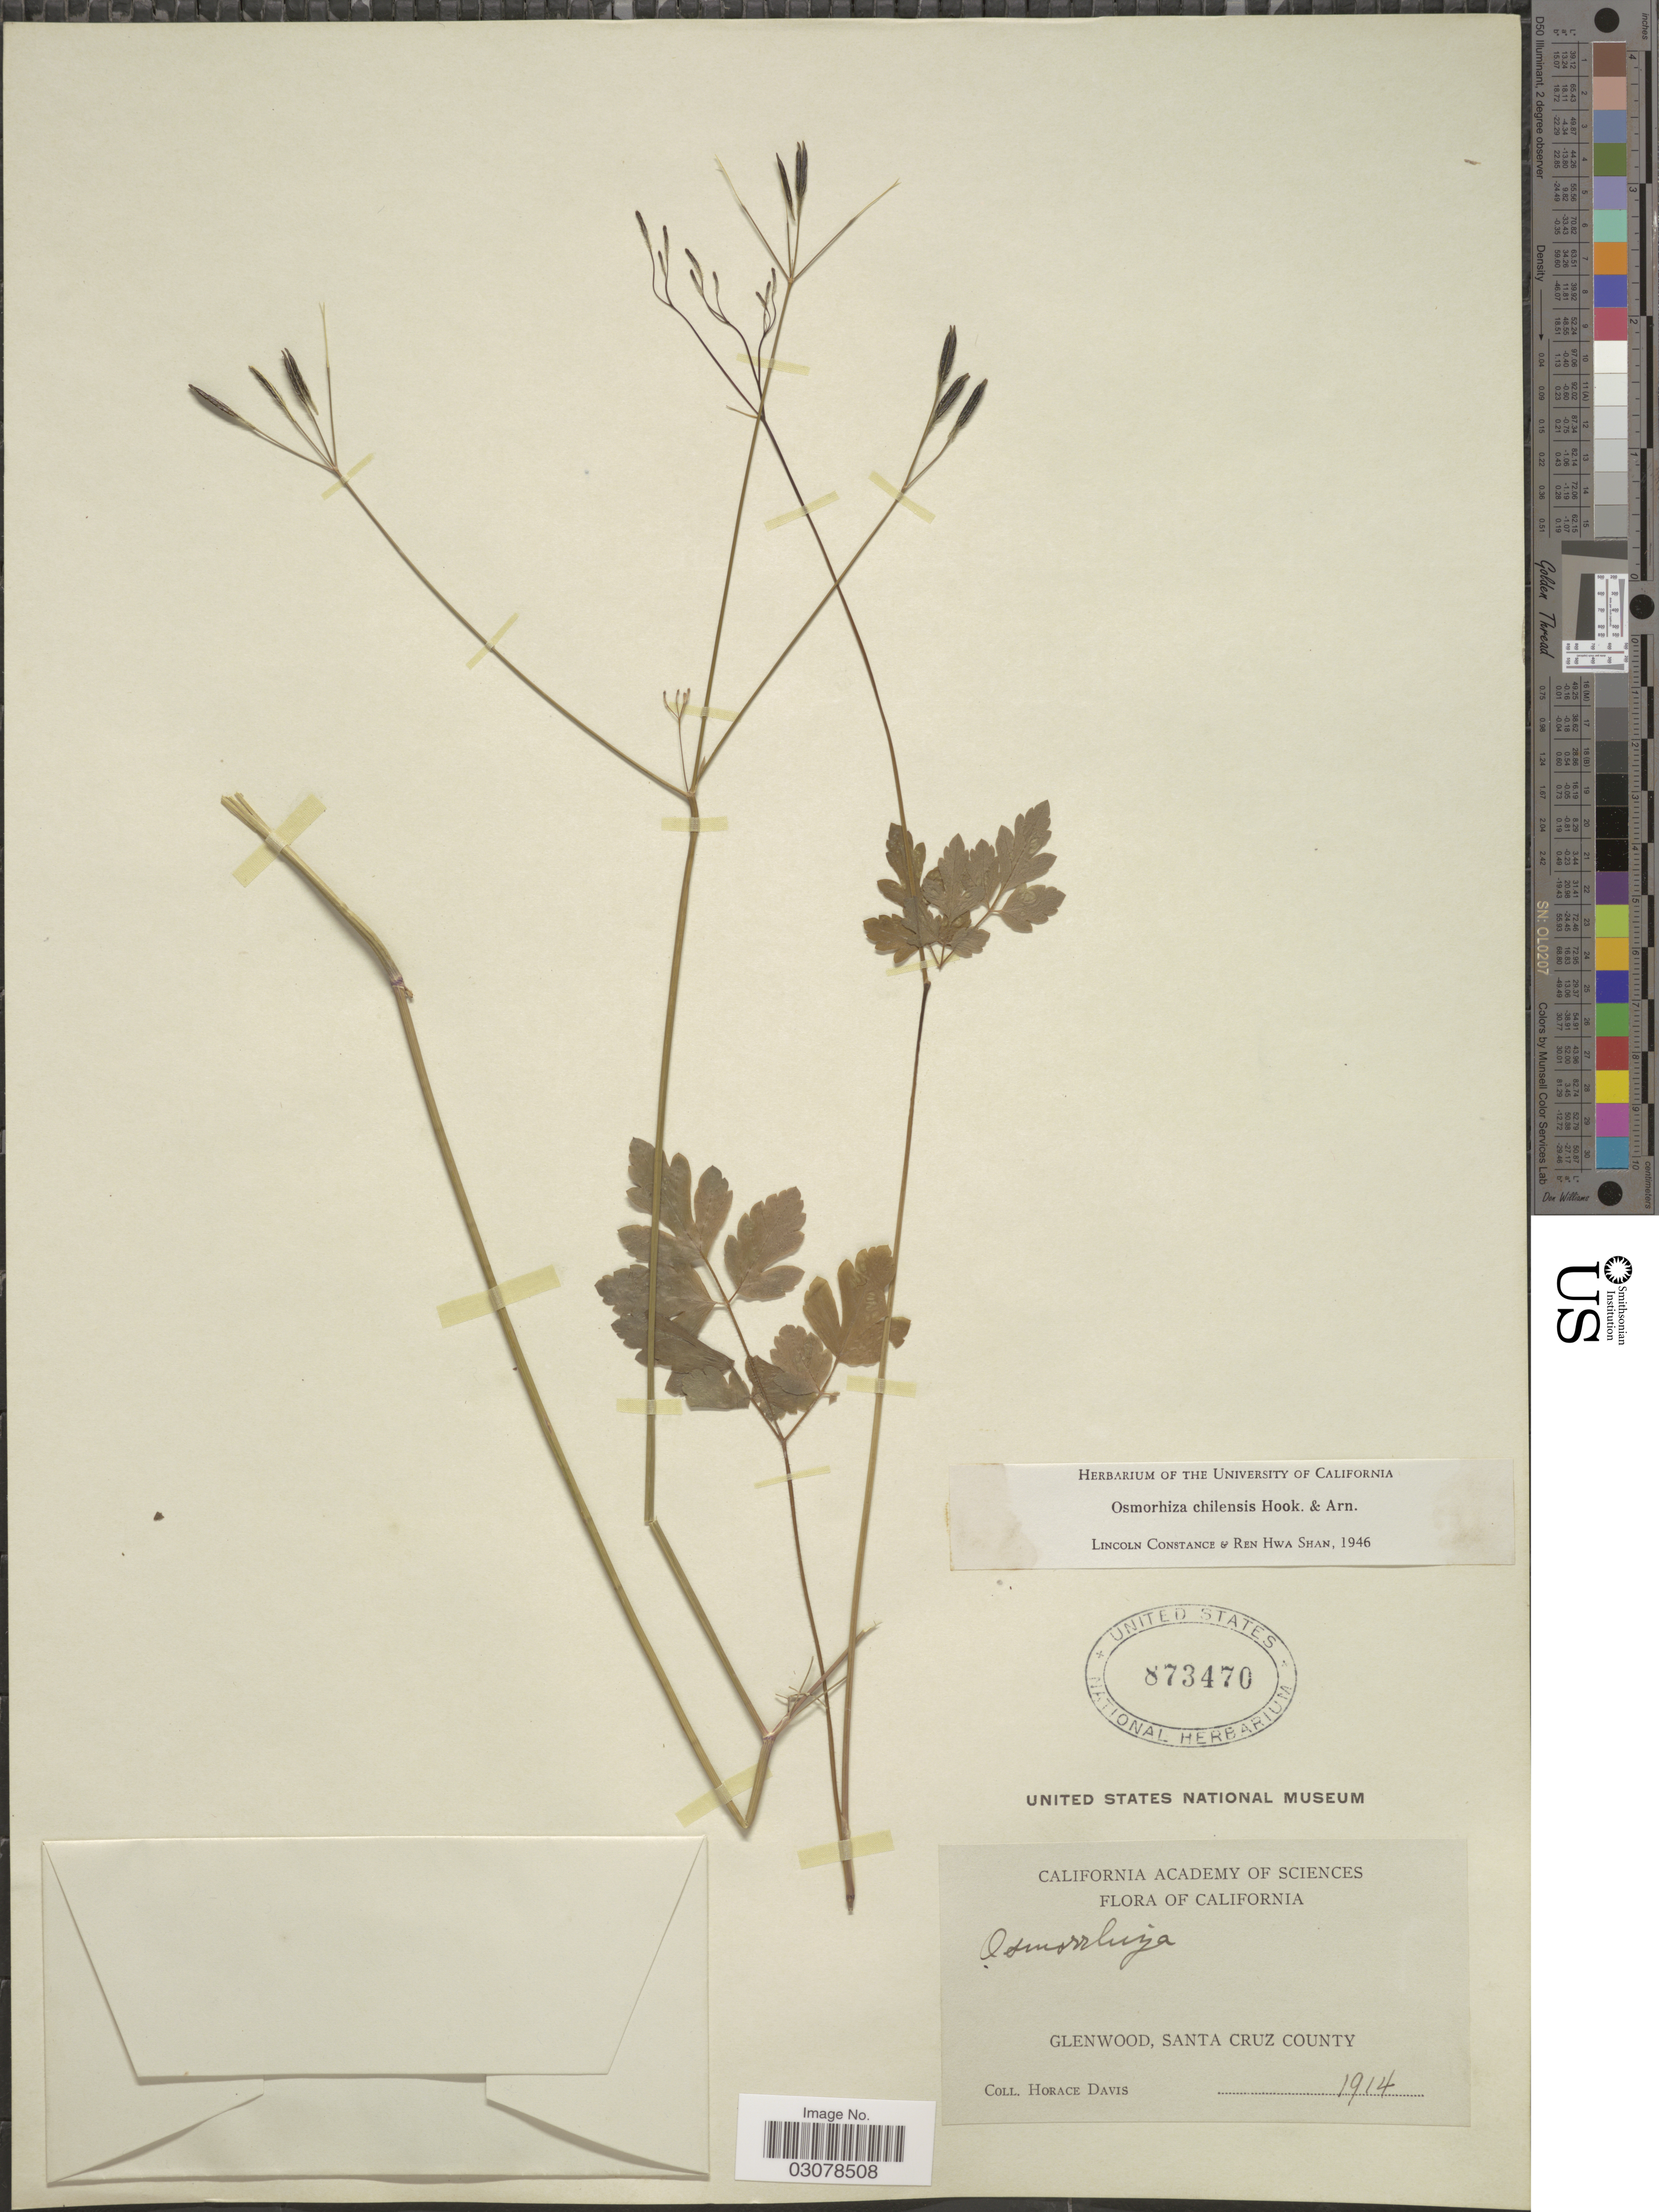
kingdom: Plantae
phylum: Tracheophyta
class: Magnoliopsida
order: Apiales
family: Apiaceae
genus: Osmorhiza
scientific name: Osmorhiza chilensis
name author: Hook. & Arn.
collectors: H. Davis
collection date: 1914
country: United States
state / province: California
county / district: Santa Cruz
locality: Glenwood, Santa Cruz County.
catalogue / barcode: US 873470